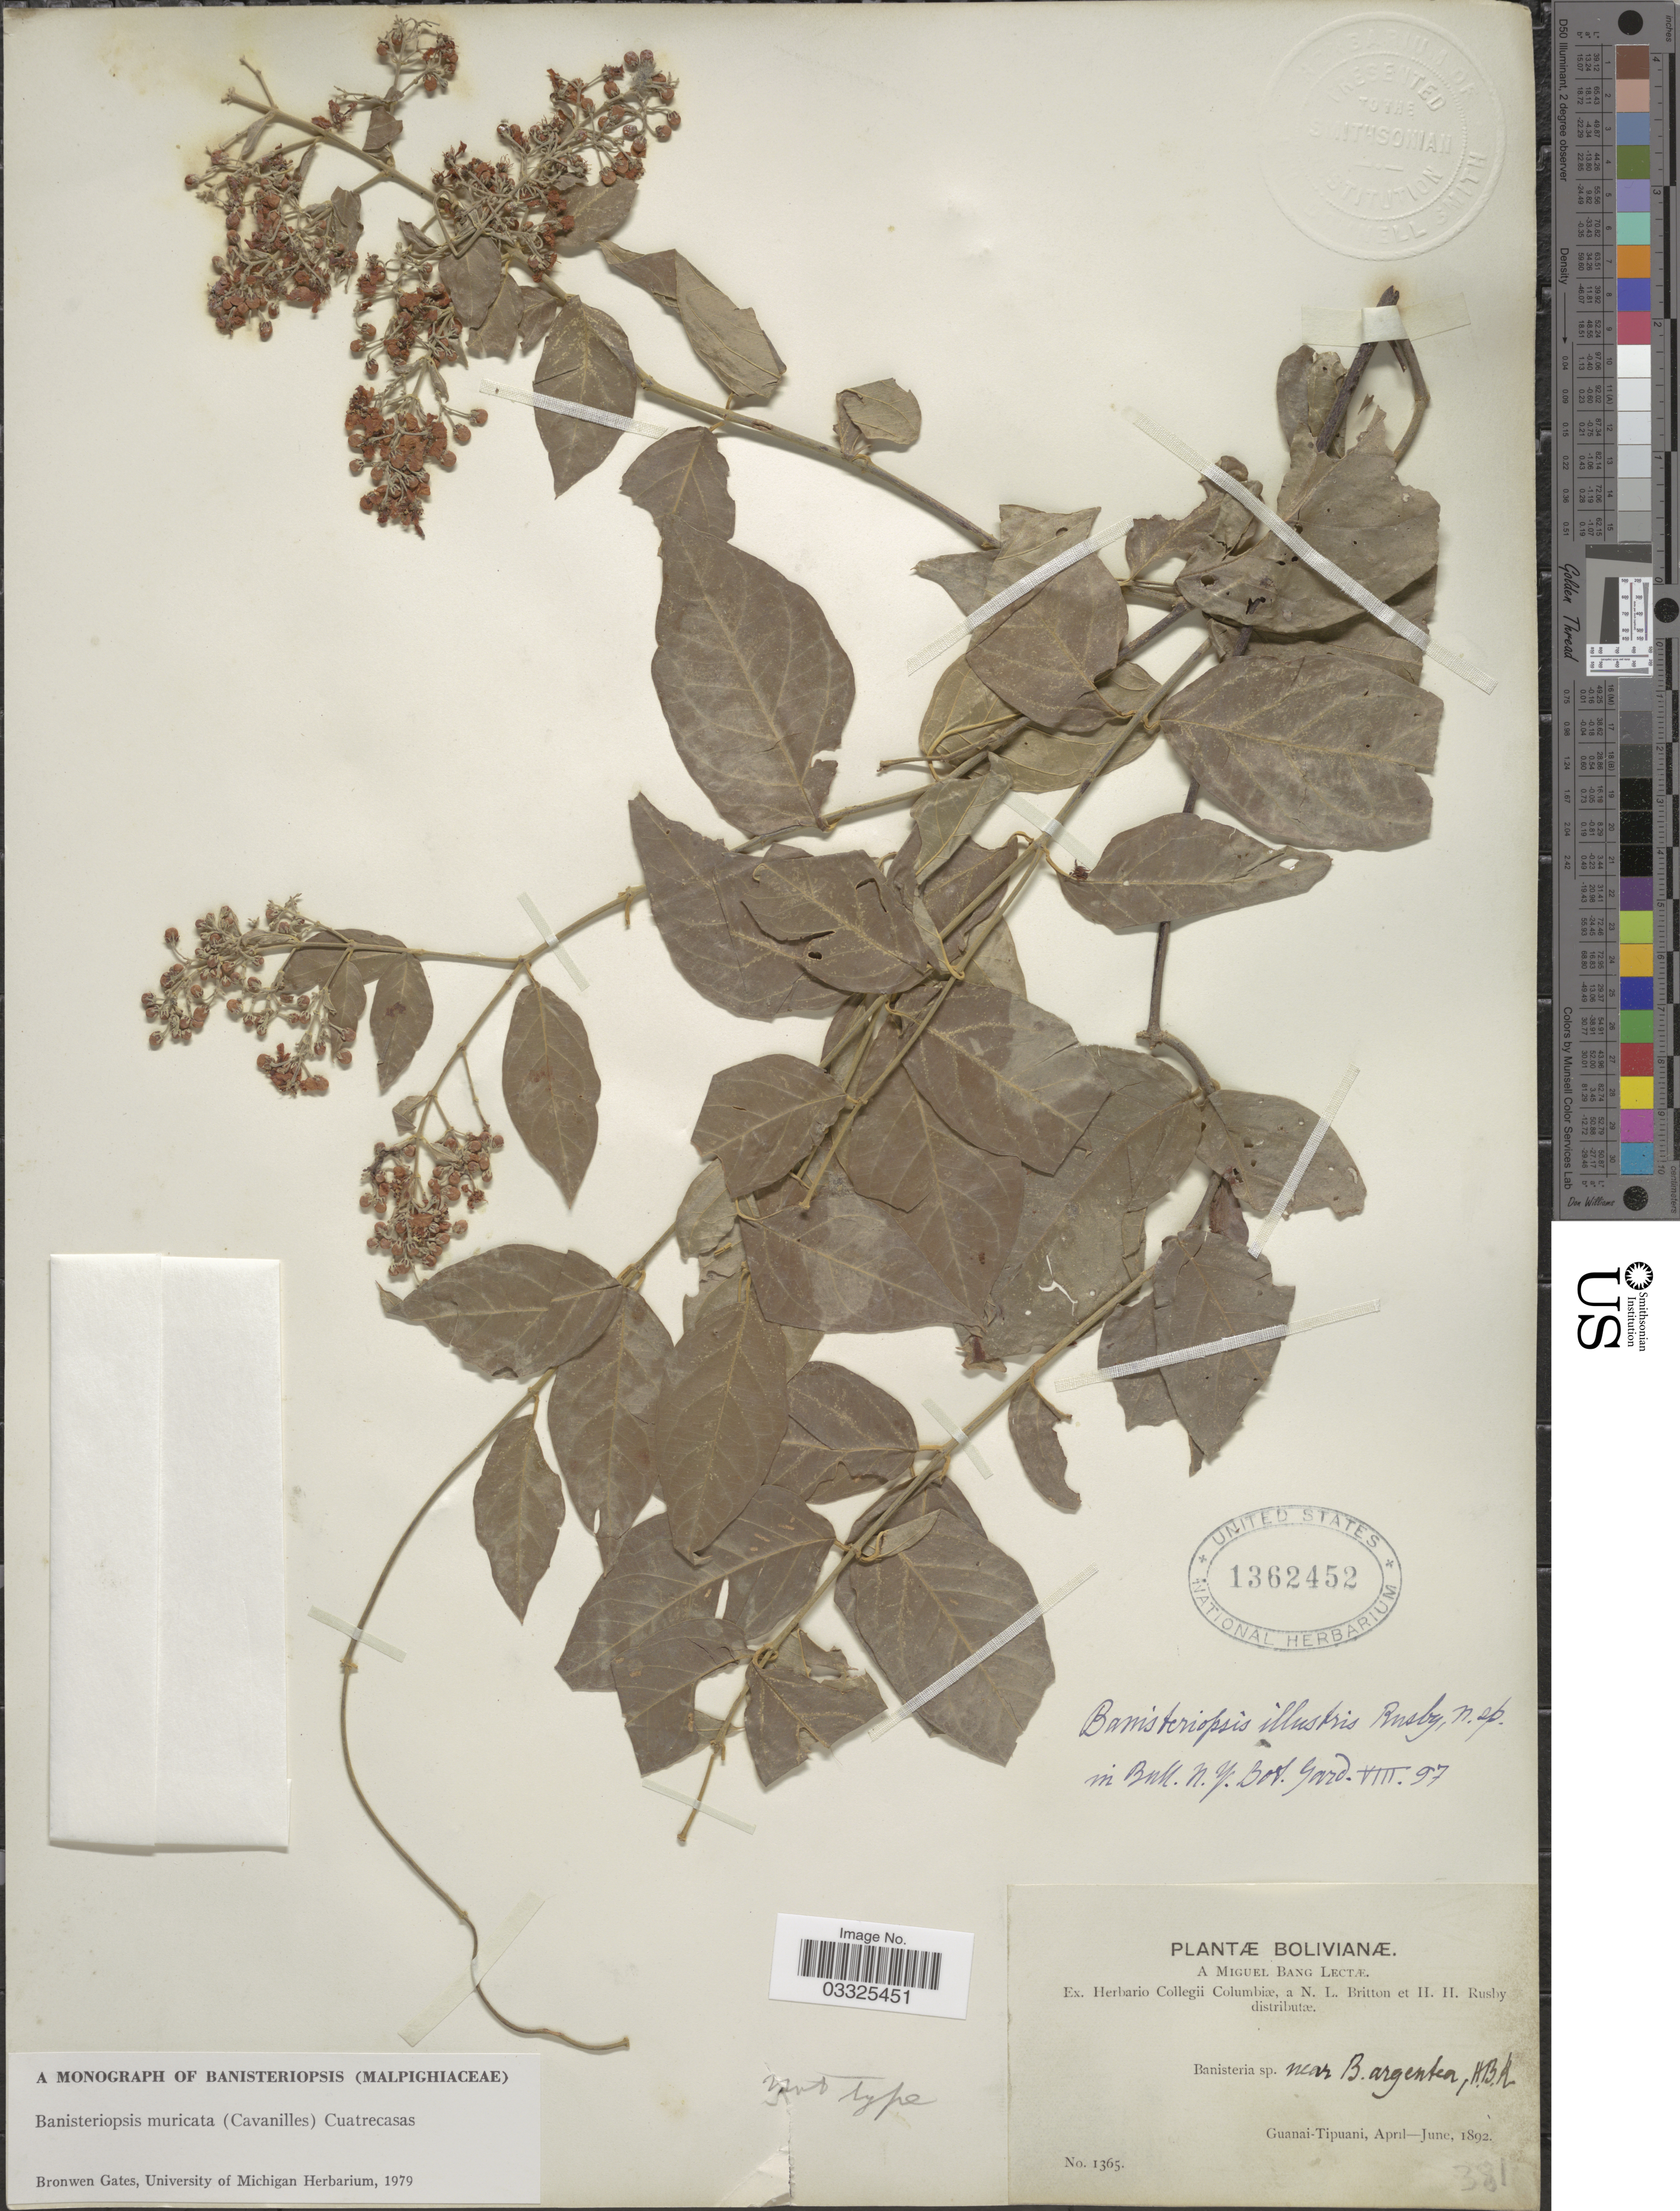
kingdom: Plantae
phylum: Tracheophyta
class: Magnoliopsida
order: Malpighiales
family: Malpighiaceae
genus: Banisteriopsis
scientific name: Banisteriopsis muricata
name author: (Cav.) Cuatrec.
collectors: M. Bang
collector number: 1365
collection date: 1892-04/1892-06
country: Bolivia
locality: Guanai-Tipuani.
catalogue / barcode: US 1362452